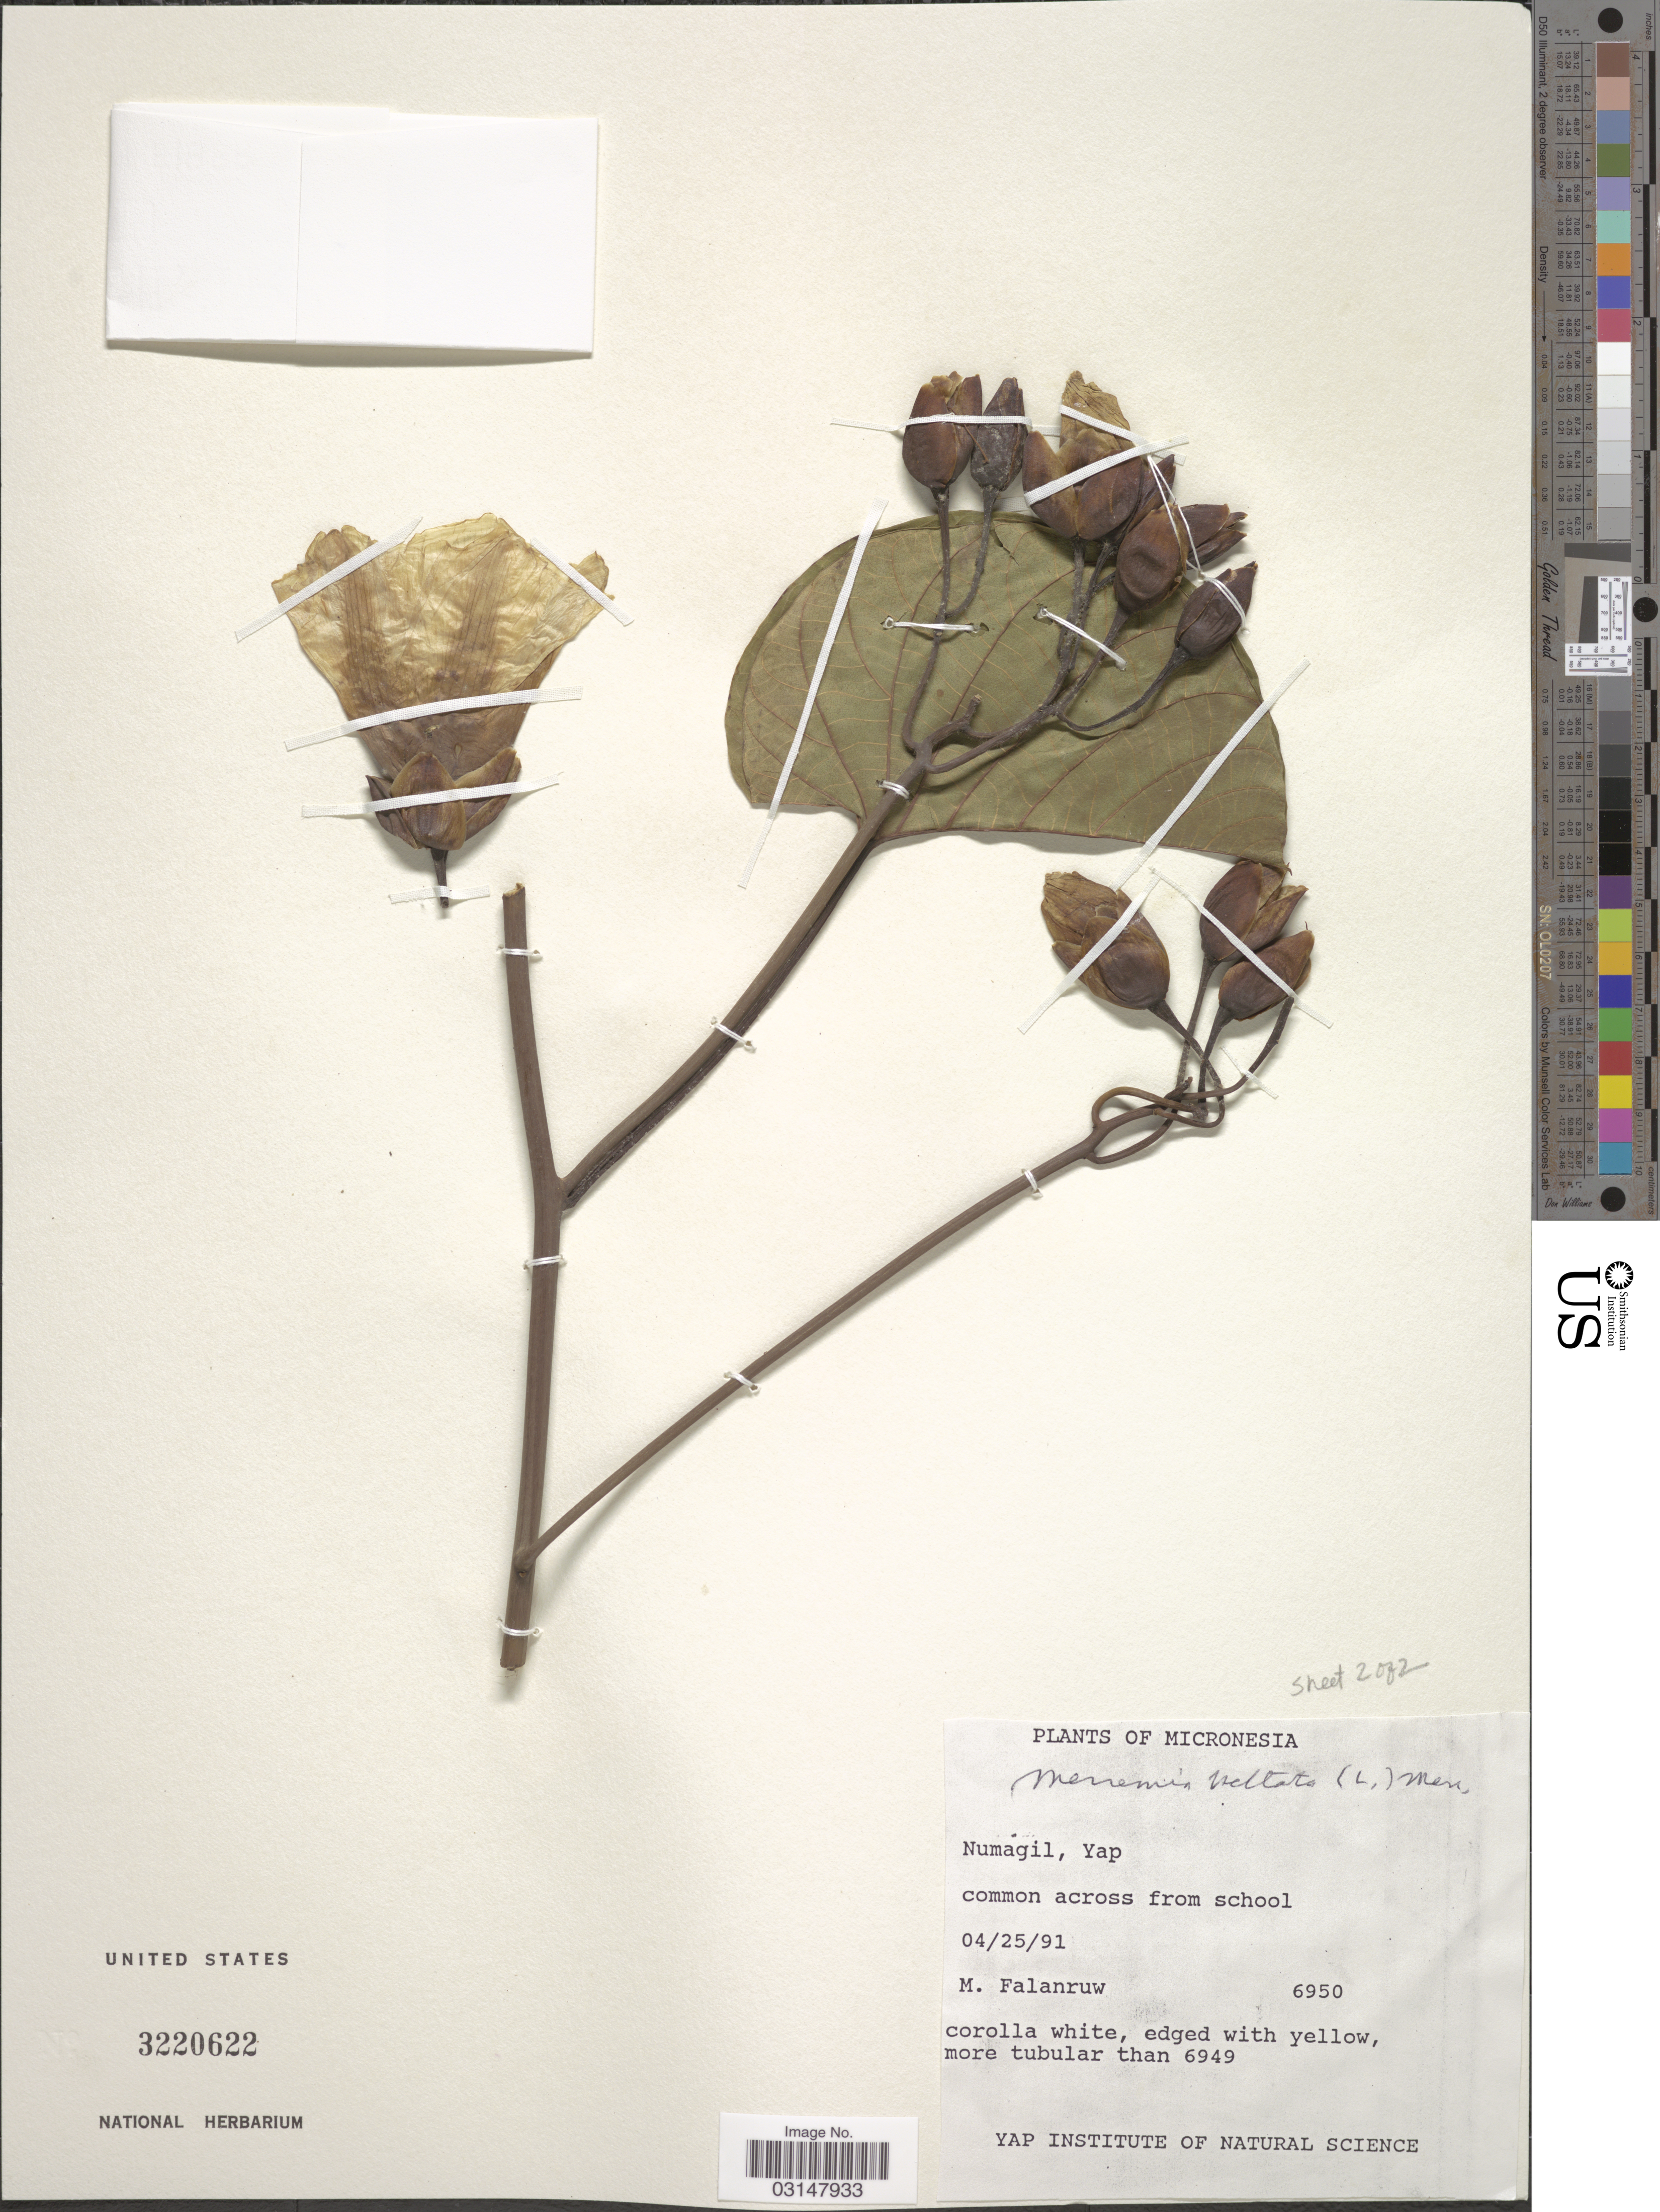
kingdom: Plantae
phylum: Tracheophyta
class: Magnoliopsida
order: Solanales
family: Convolvulaceae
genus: Decalobanthus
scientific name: Decalobanthus peltatus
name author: (L.) A. R. Simões & Staples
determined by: Wagner, W. L., (BOT), Smithsonian Institution - National Museum of Natural History (UNITED STATES)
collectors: M. Falanruw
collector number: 6950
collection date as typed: Transcribed d/m/y: 25/4/91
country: Micronesia, Federated States of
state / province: Yap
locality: Micronesia. Numagil.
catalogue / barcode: US 3220622